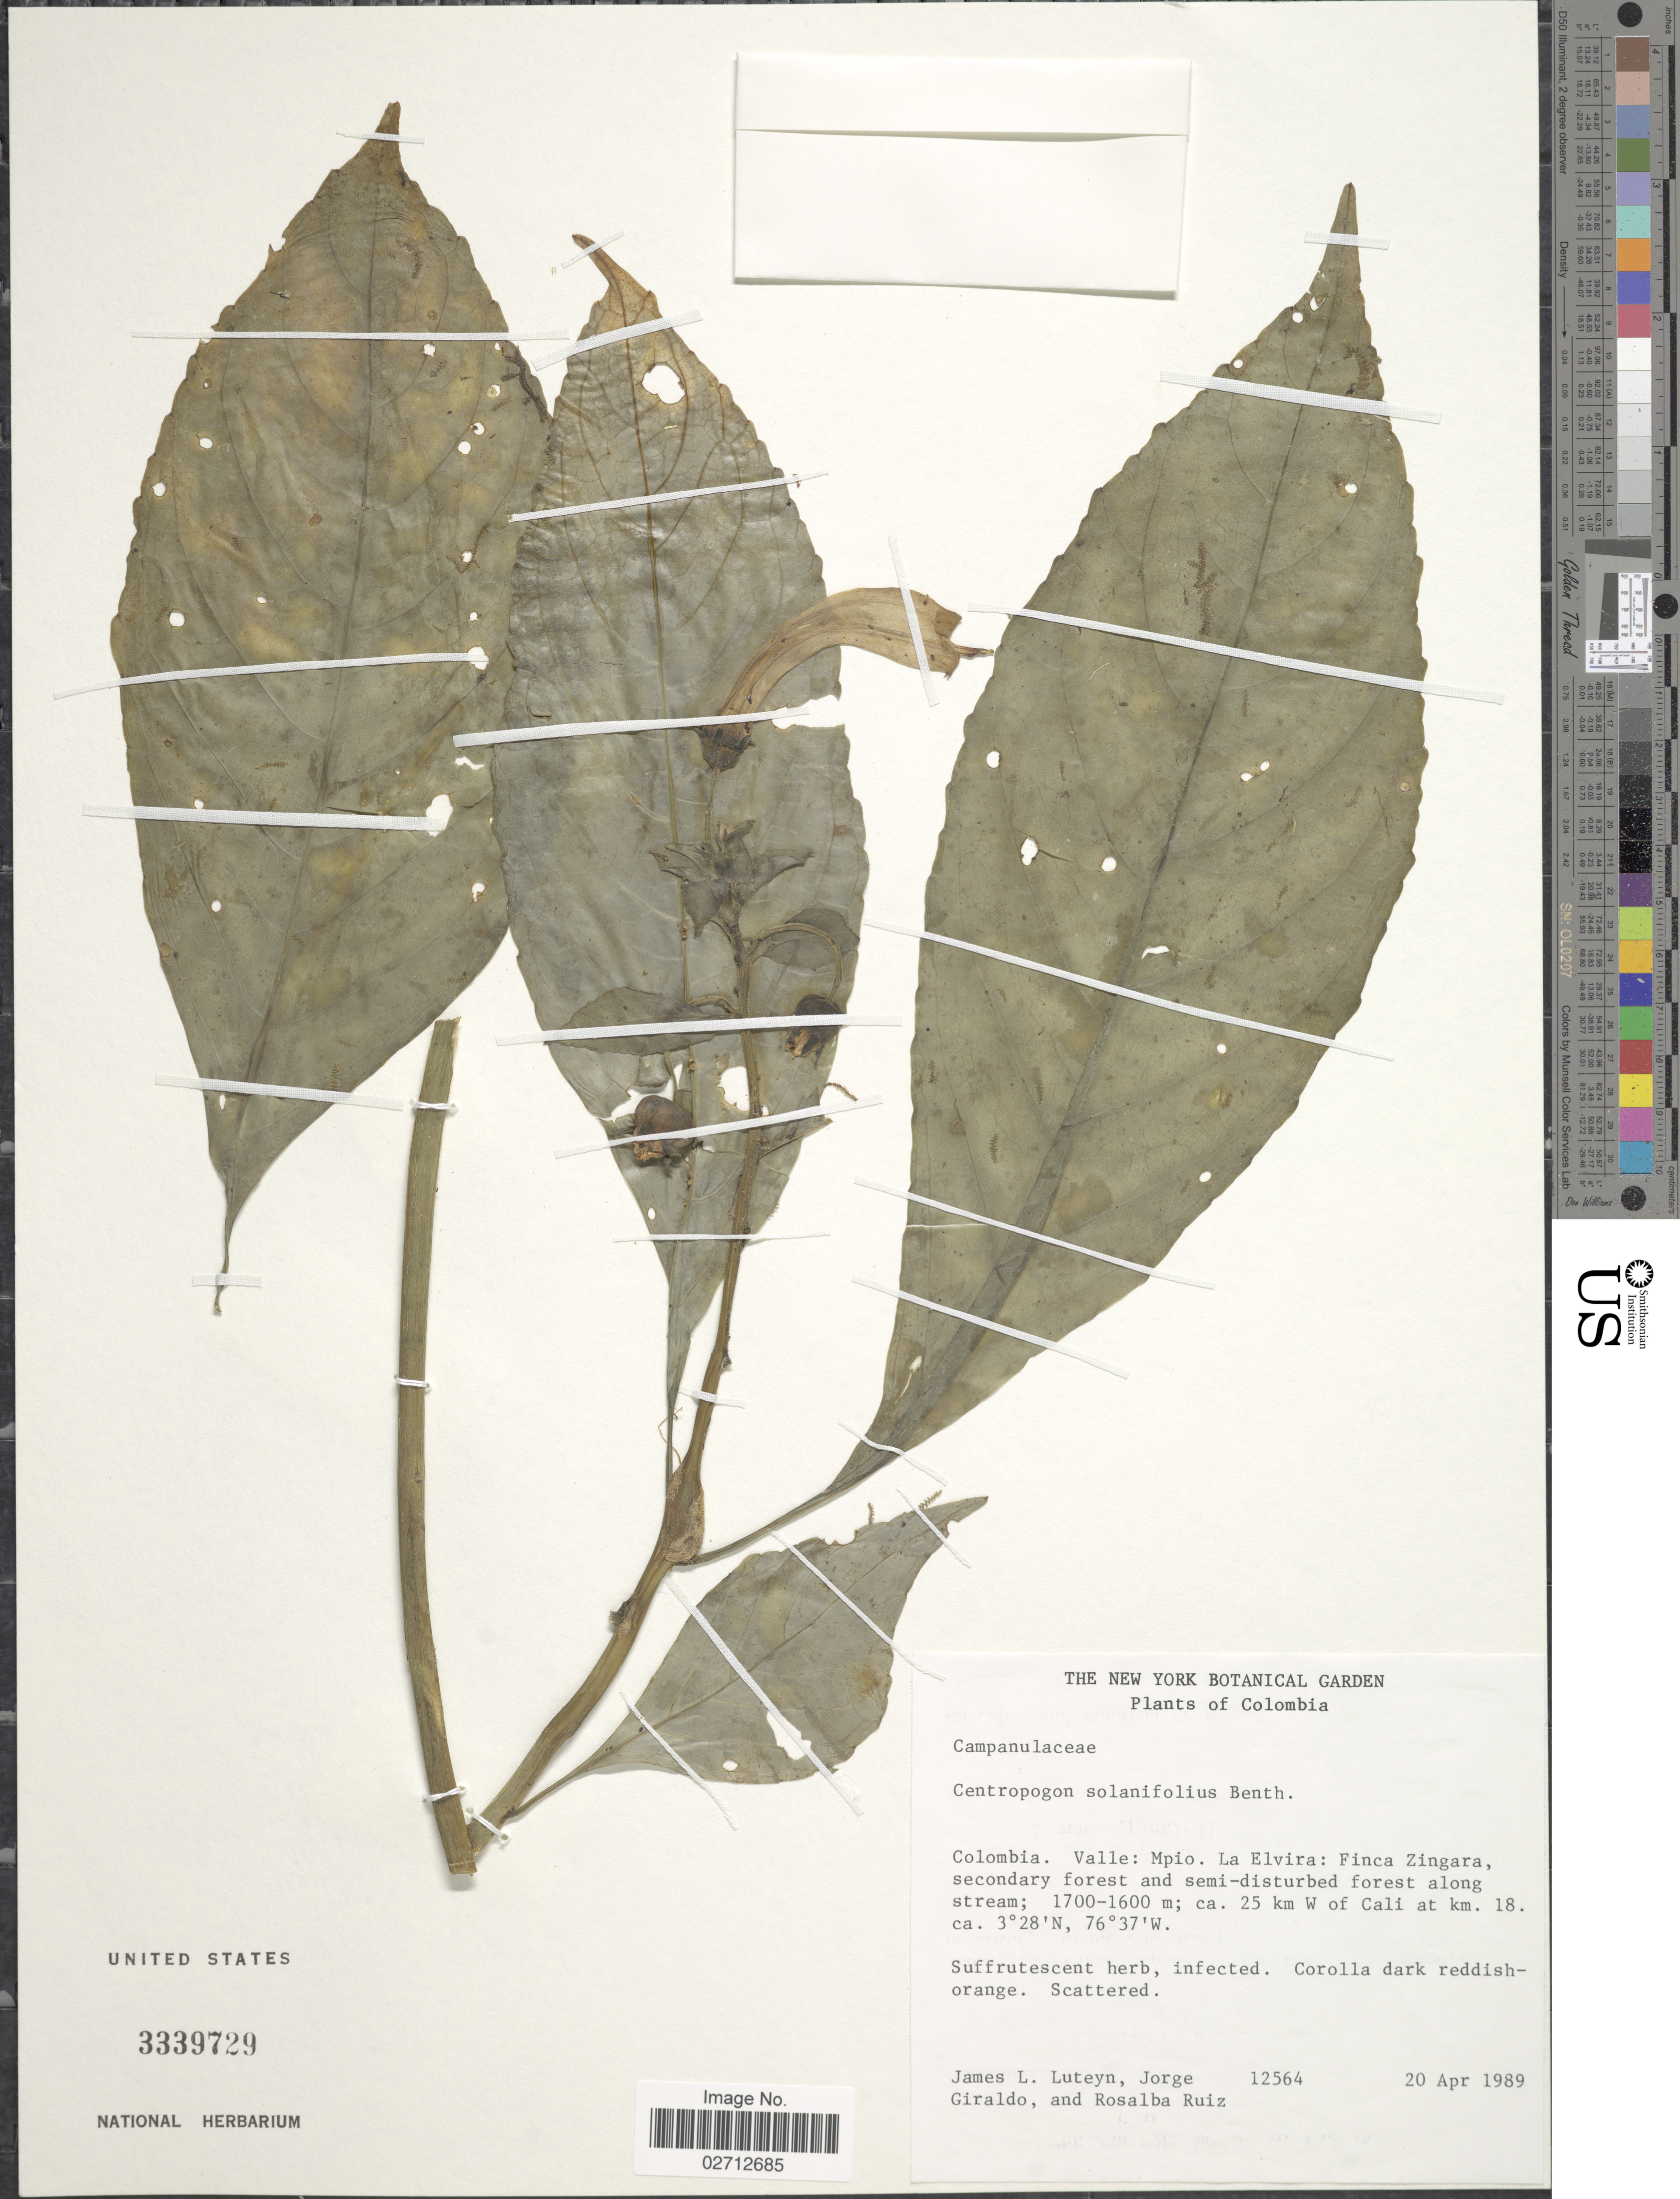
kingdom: Plantae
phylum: Tracheophyta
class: Magnoliopsida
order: Asterales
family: Campanulaceae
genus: Centropogon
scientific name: Centropogon solanifolius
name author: Benth.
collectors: J. L. Luteyn, J. Giraldo & R. Ruiz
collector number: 12564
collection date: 1989-04-20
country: Colombia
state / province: Valle del Cauca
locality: Valle: Mpio. La Elvira: Finca Zingara, secondary forest and semi-disturbed forest along stream; ca 25 km W of Cali at km 18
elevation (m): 1600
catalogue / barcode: US 3339729